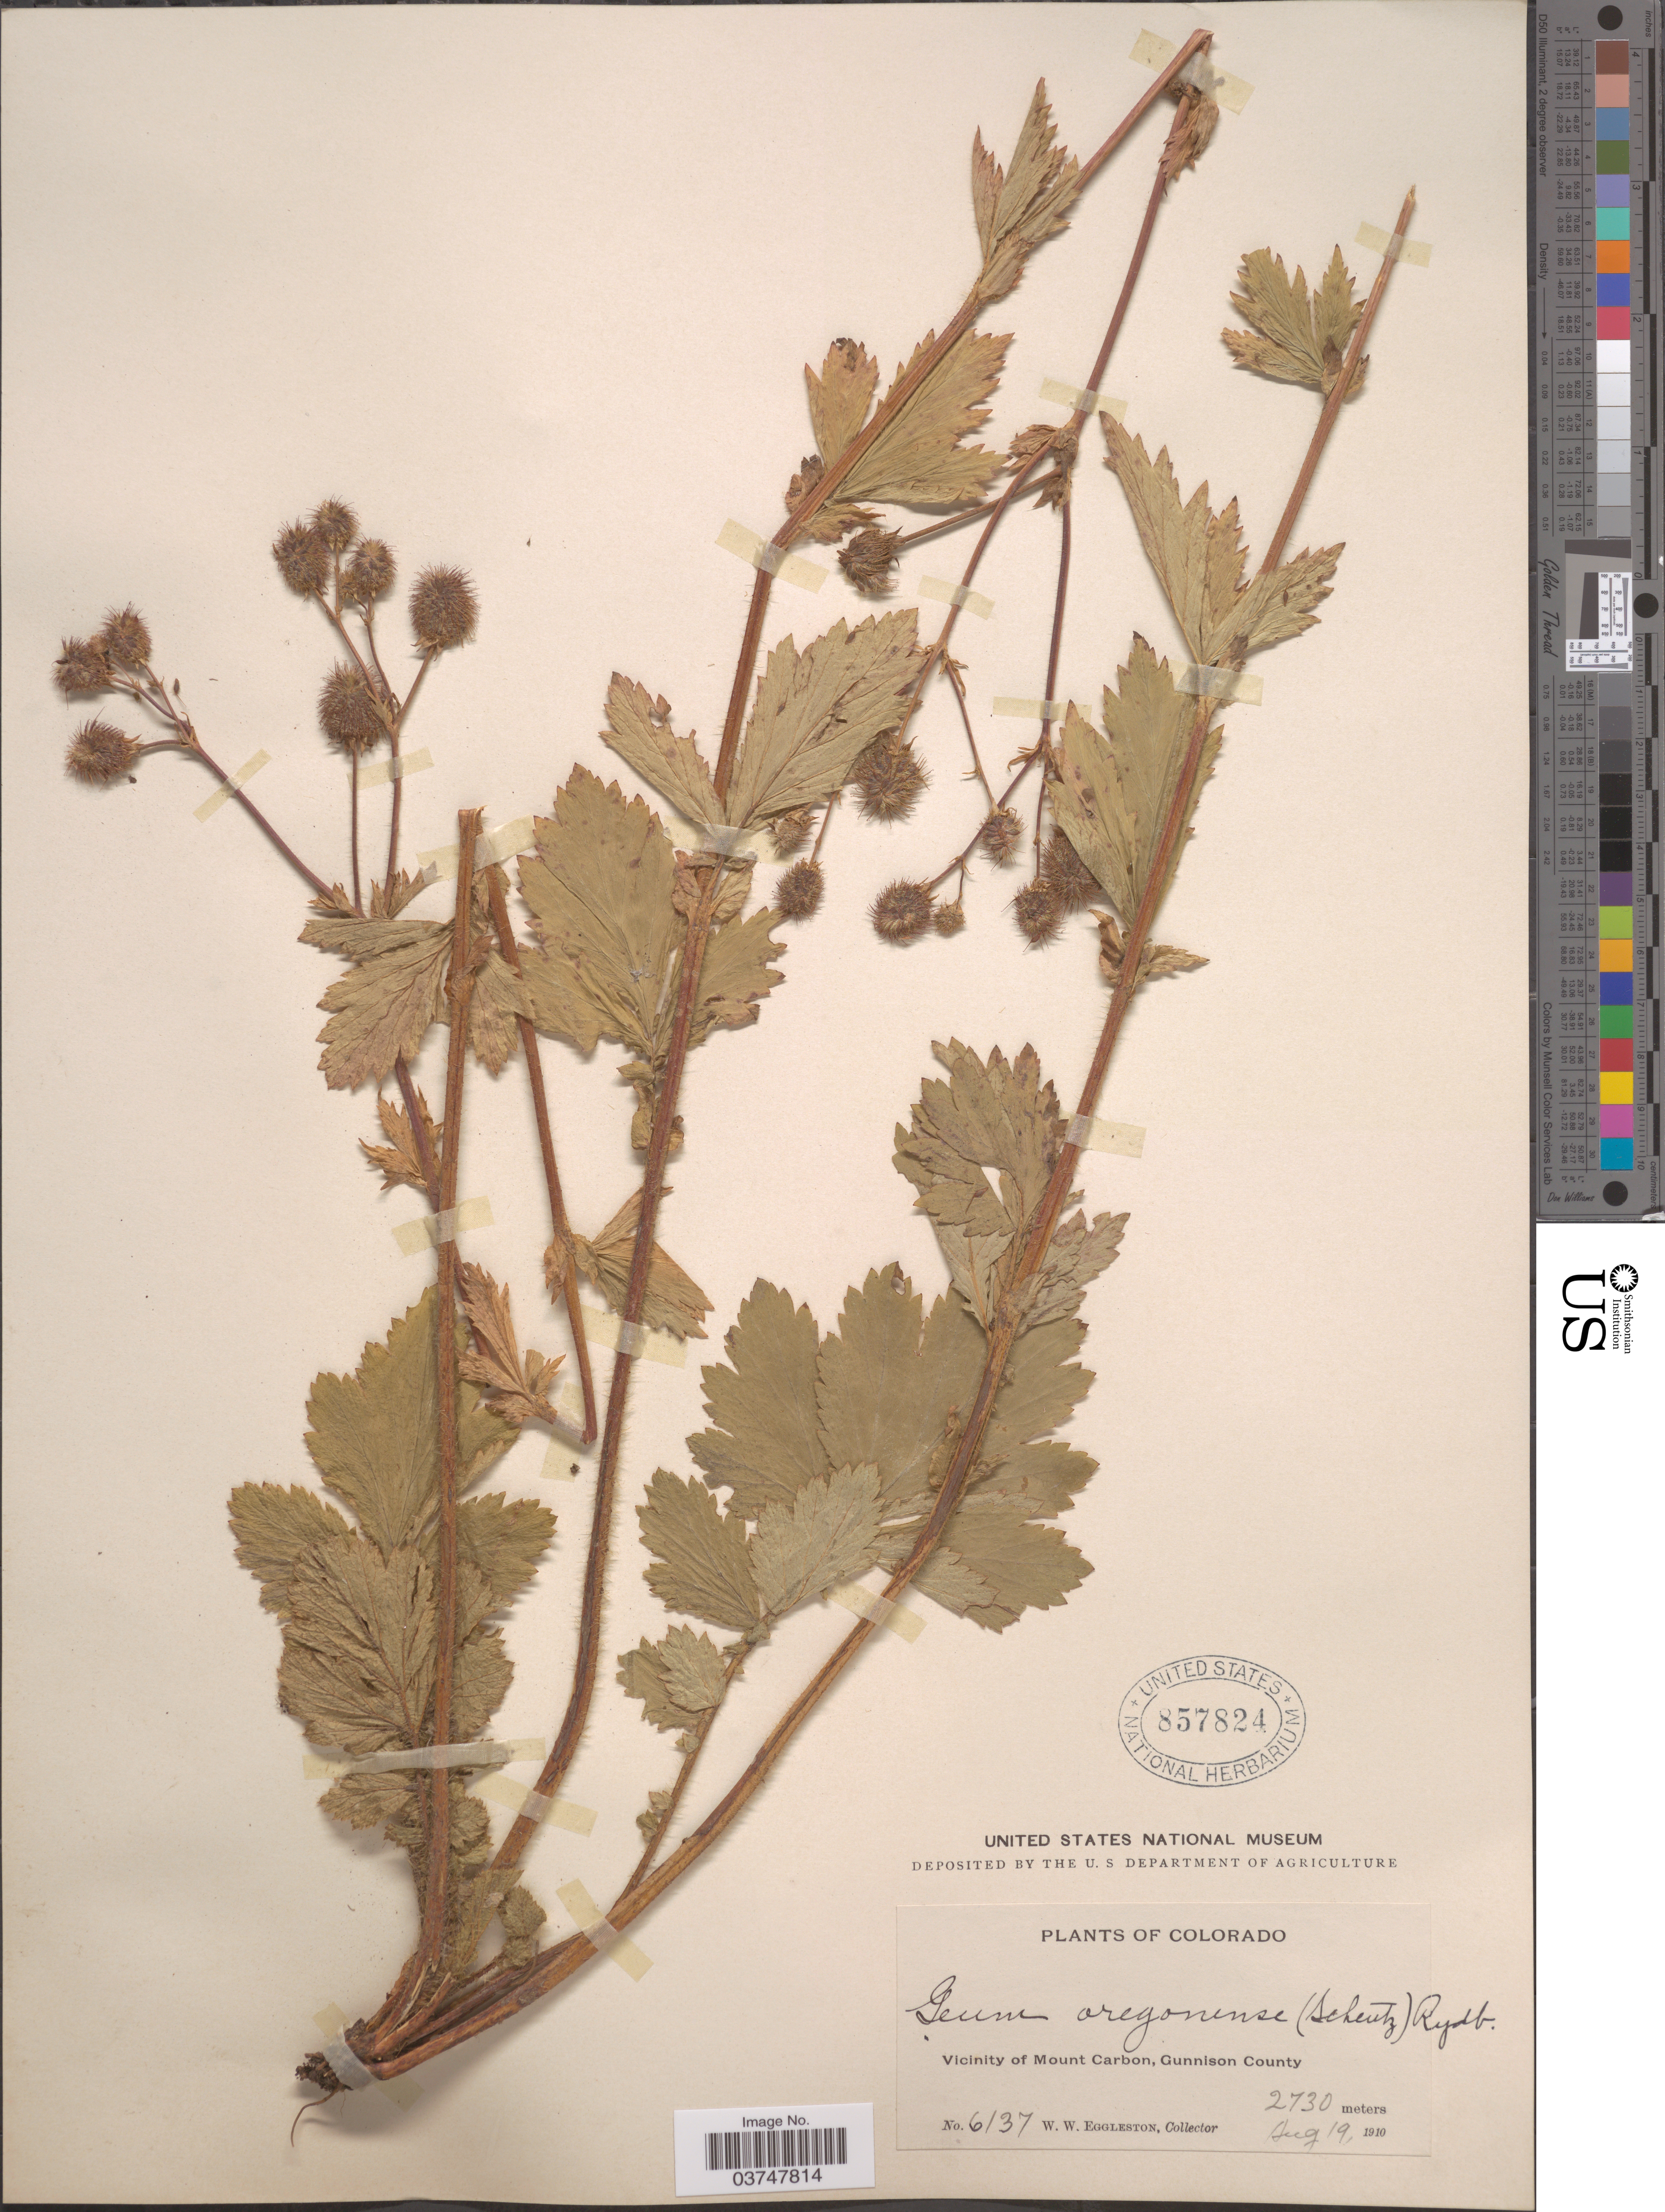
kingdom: Plantae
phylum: Tracheophyta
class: Magnoliopsida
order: Rosales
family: Rosaceae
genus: Geum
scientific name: Geum oregonense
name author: Rydb.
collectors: W. W. Eggleston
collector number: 6137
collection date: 1910-08-19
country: United States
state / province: Colorado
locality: Vicinity of Mount Carbon, Gunnison County.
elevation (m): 2730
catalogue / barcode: US 857824